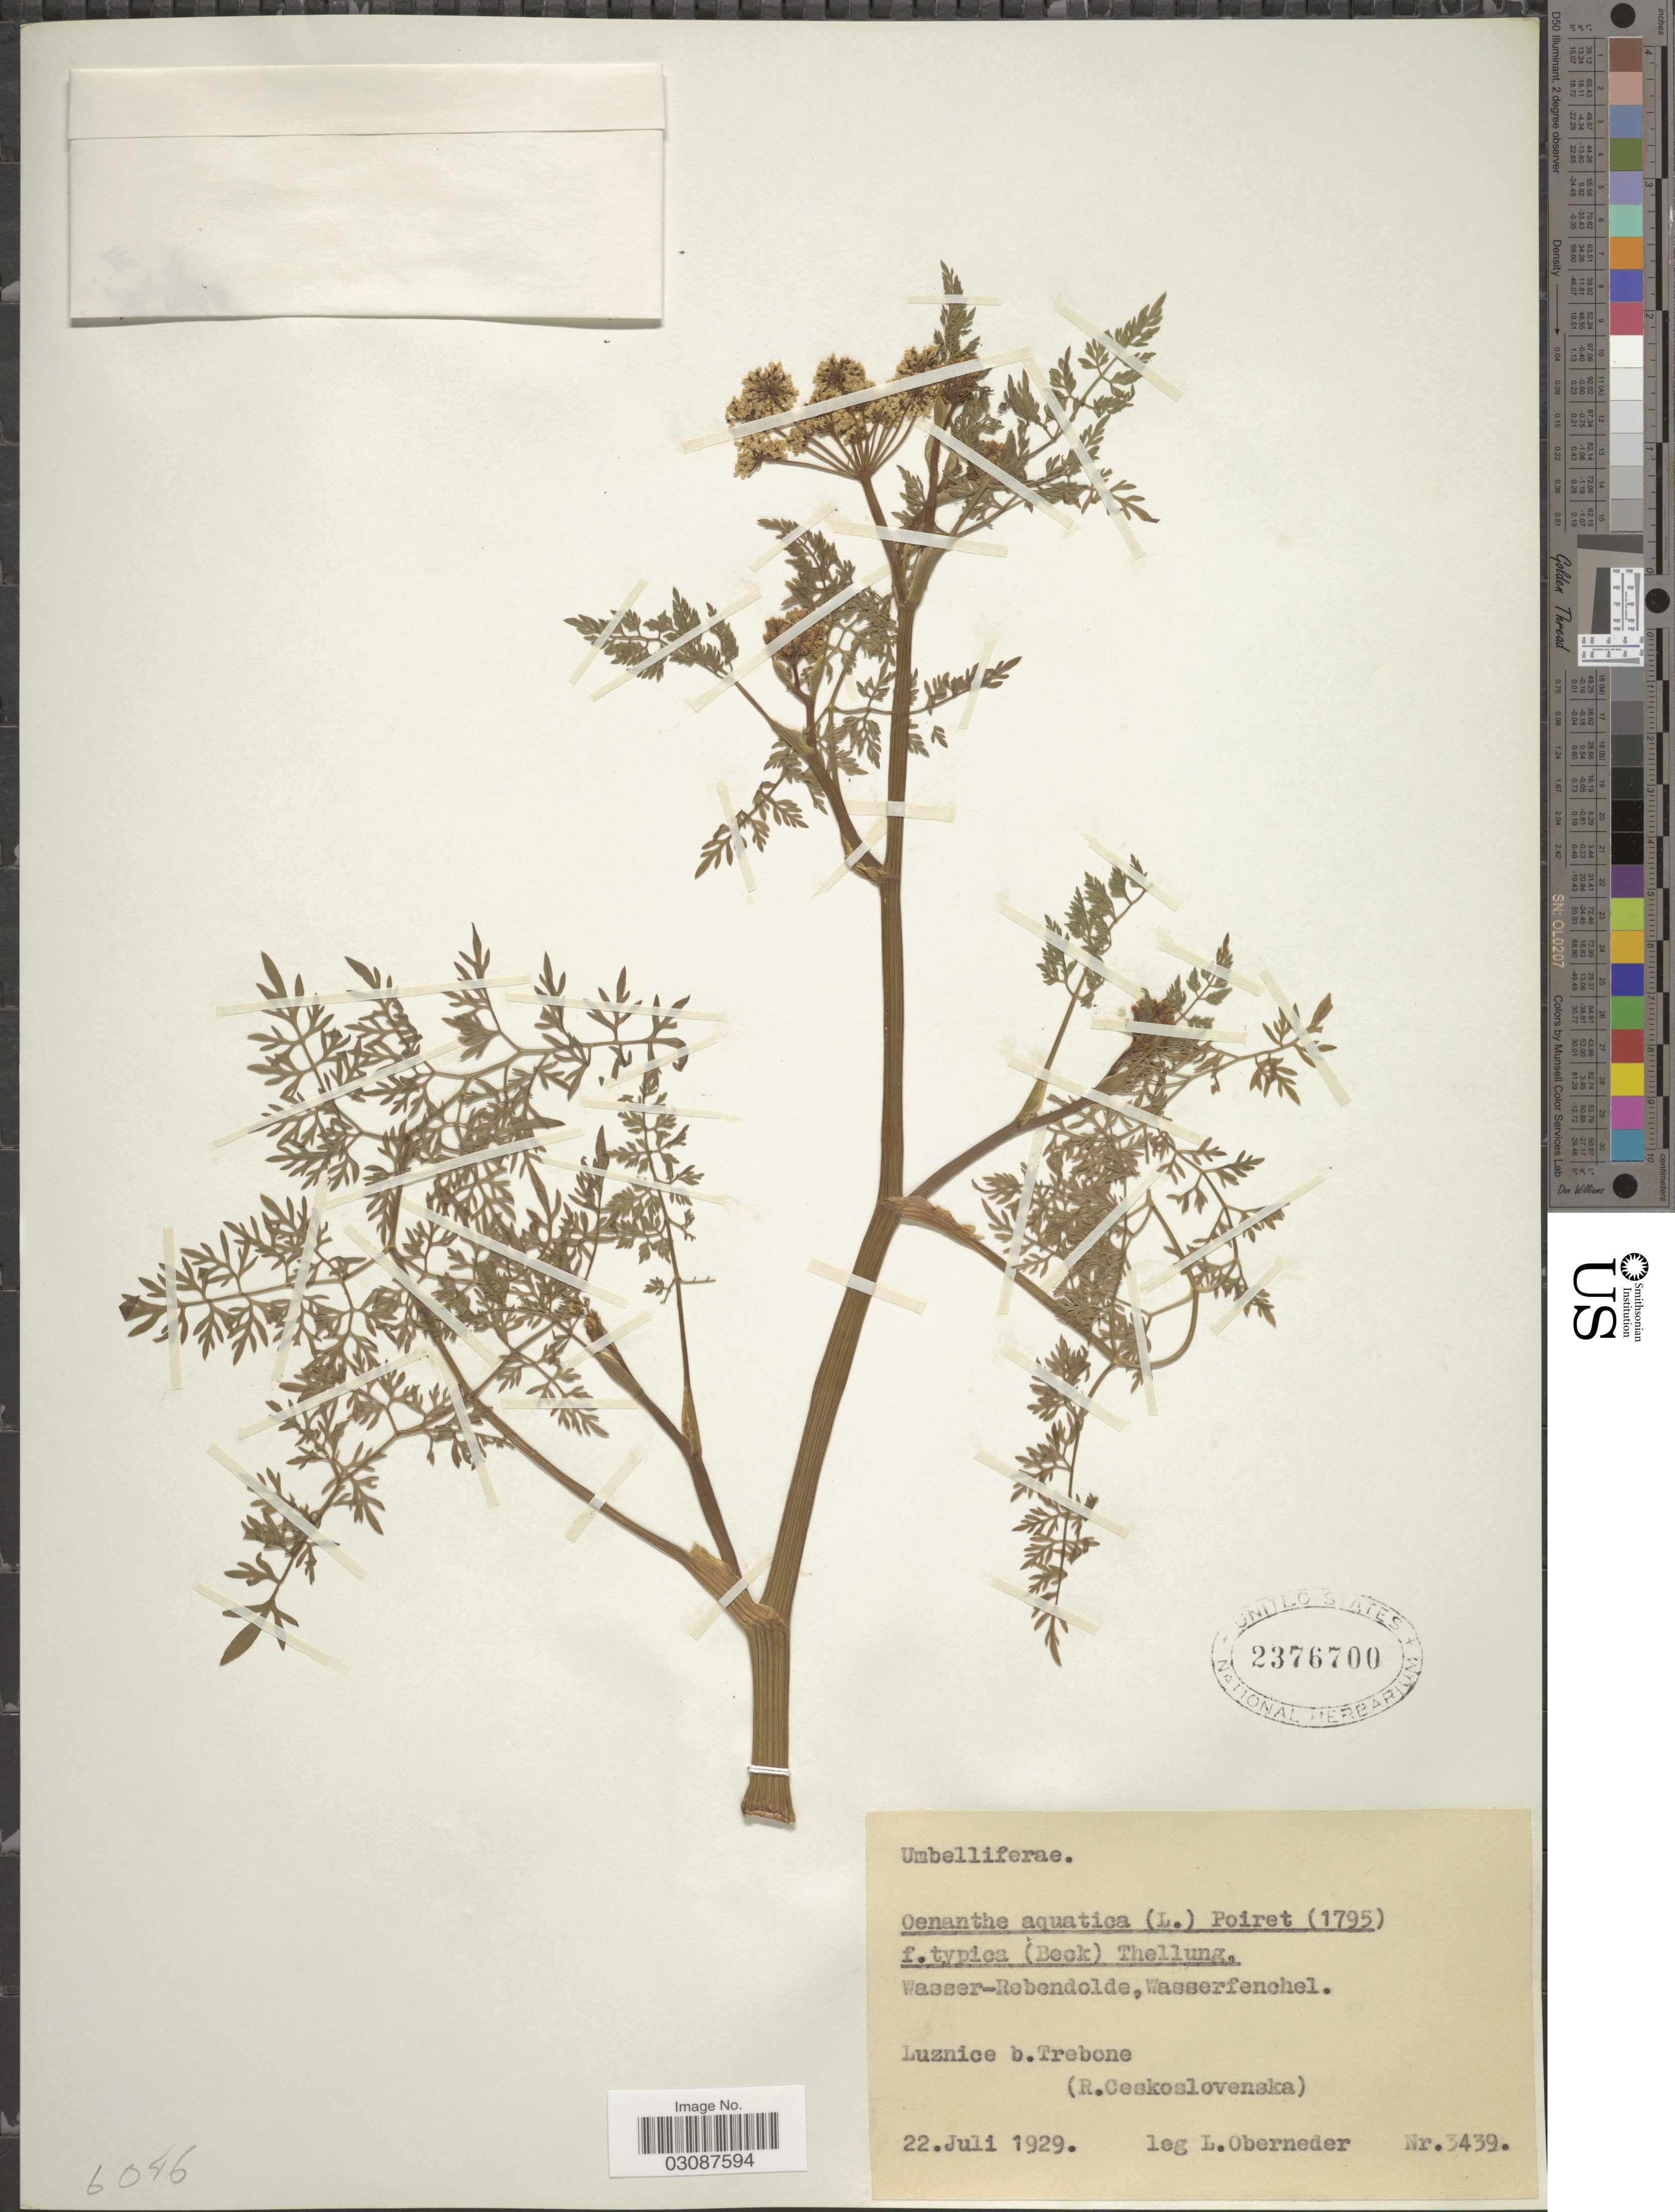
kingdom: Plantae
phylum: Tracheophyta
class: Magnoliopsida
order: Apiales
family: Apiaceae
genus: Oenanthe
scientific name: Oenanthe aquatica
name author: Lam.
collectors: L. Oberneder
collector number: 3439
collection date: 1929-07-22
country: Czechia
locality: Wasser-Rebendolde, Wasserfenchel. Luznice b. Trebone.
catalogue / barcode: US 2376700